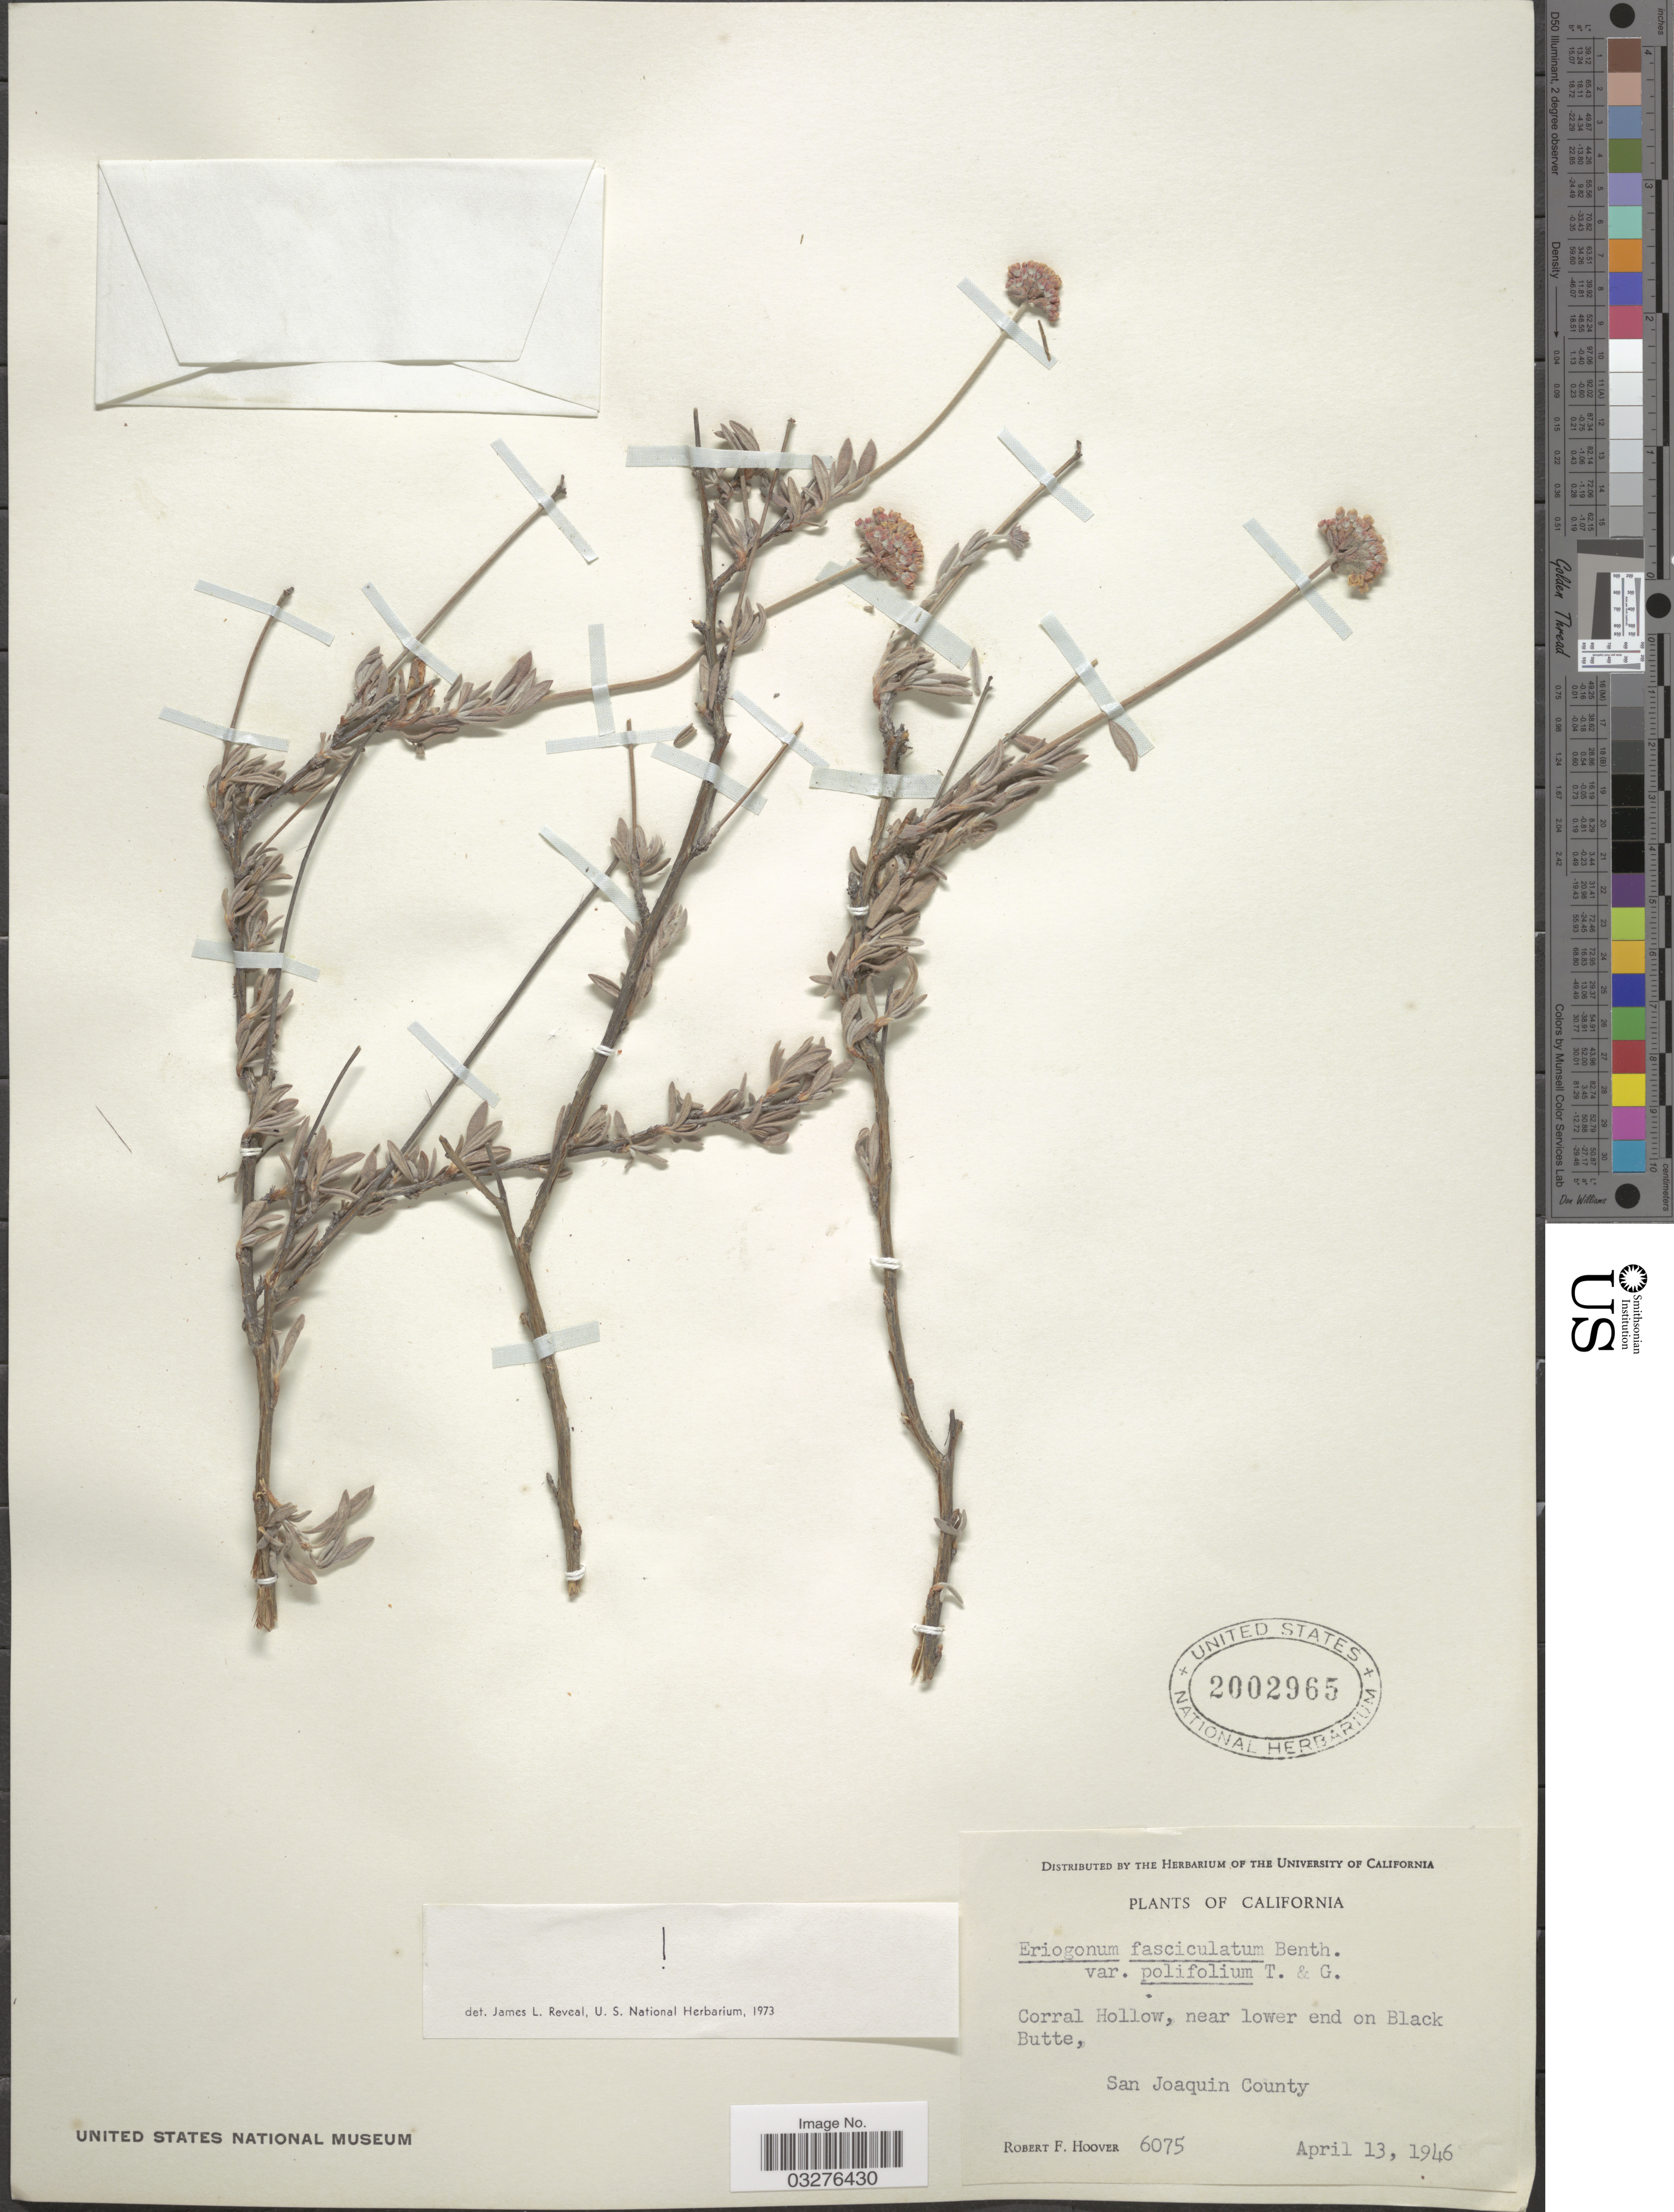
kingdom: Plantae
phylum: Tracheophyta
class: Magnoliopsida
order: Caryophyllales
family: Polygonaceae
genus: Eriogonum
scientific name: Eriogonum fasciculatum var. polifolium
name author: (Benth.) Torr. & A. Gray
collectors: R. F. Hoover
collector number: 6075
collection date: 1946-04-13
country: United States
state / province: California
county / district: San Joaquin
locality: Corral Hollow, near Lower end on Black Butte, San Joaquin County.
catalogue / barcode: US 2002965